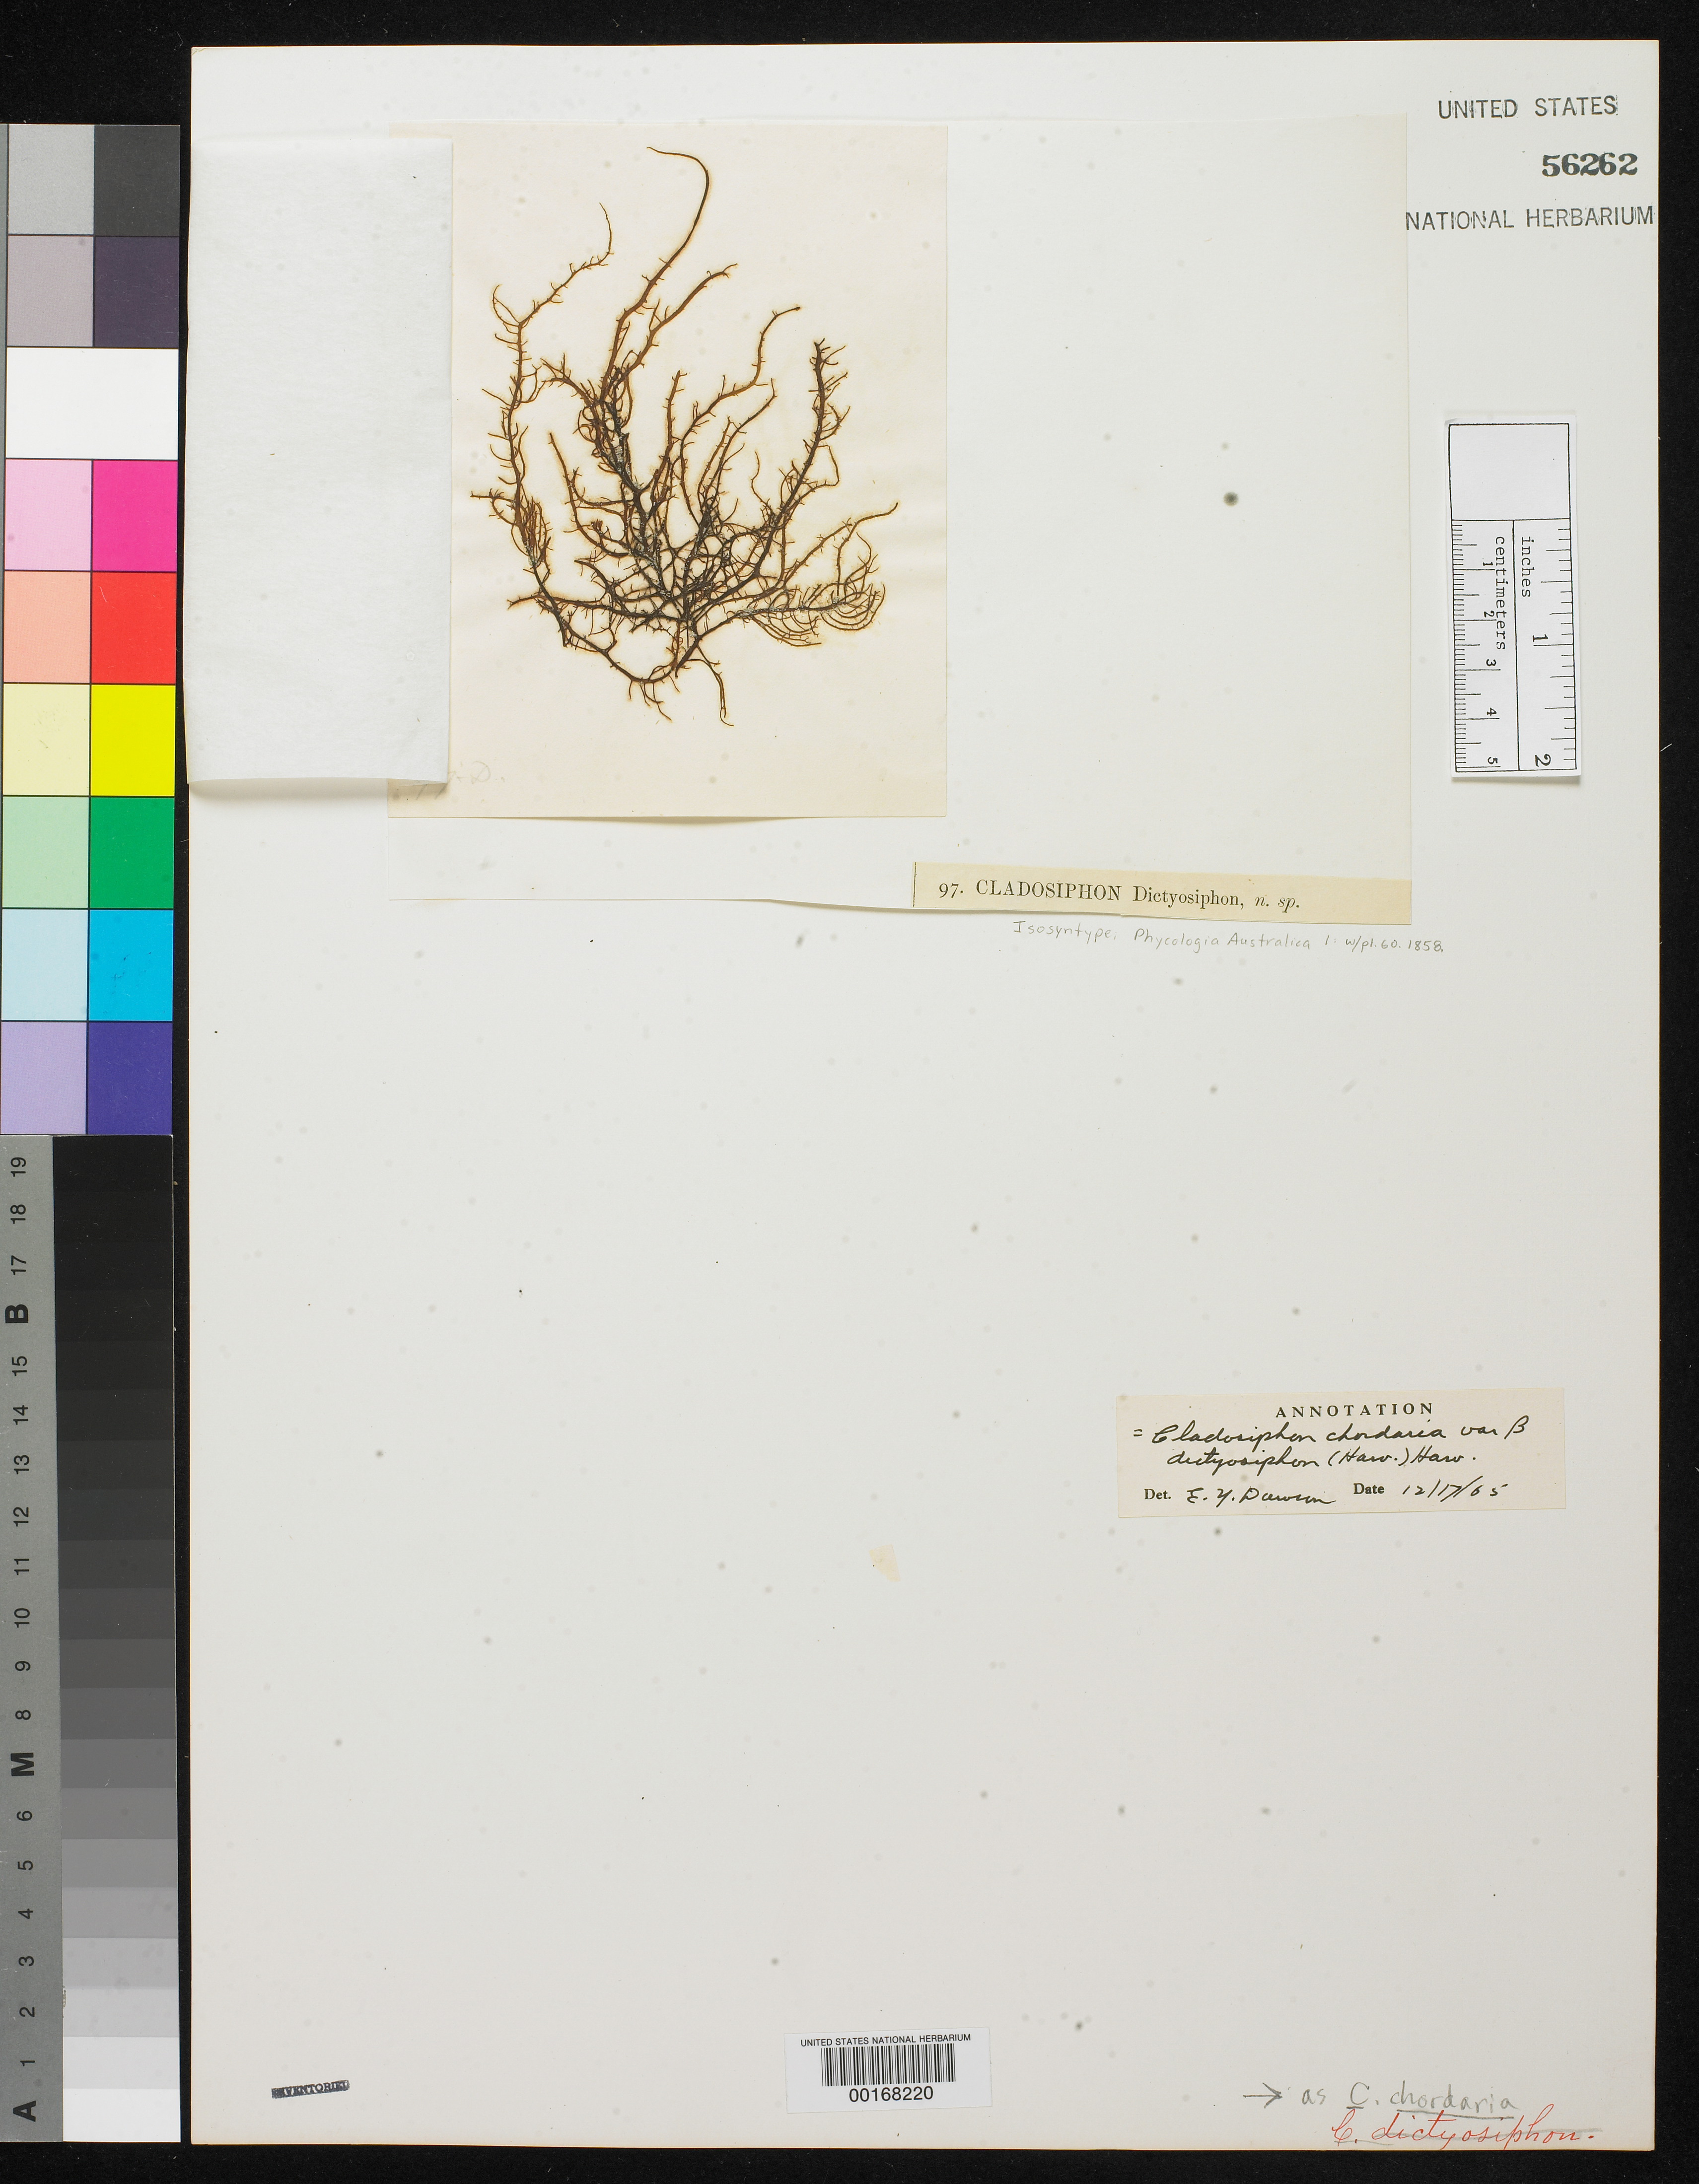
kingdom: Chromista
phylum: Ochrophyta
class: Phaeophyceae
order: Ectocarpales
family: Chordariaceae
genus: Cladosiphon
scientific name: Cladosiphon chordaria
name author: Harv.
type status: Syntype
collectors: W. Harvey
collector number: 97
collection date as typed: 1854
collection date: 1854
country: Australia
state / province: Victoria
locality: Port Fairy.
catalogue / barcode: US 56262